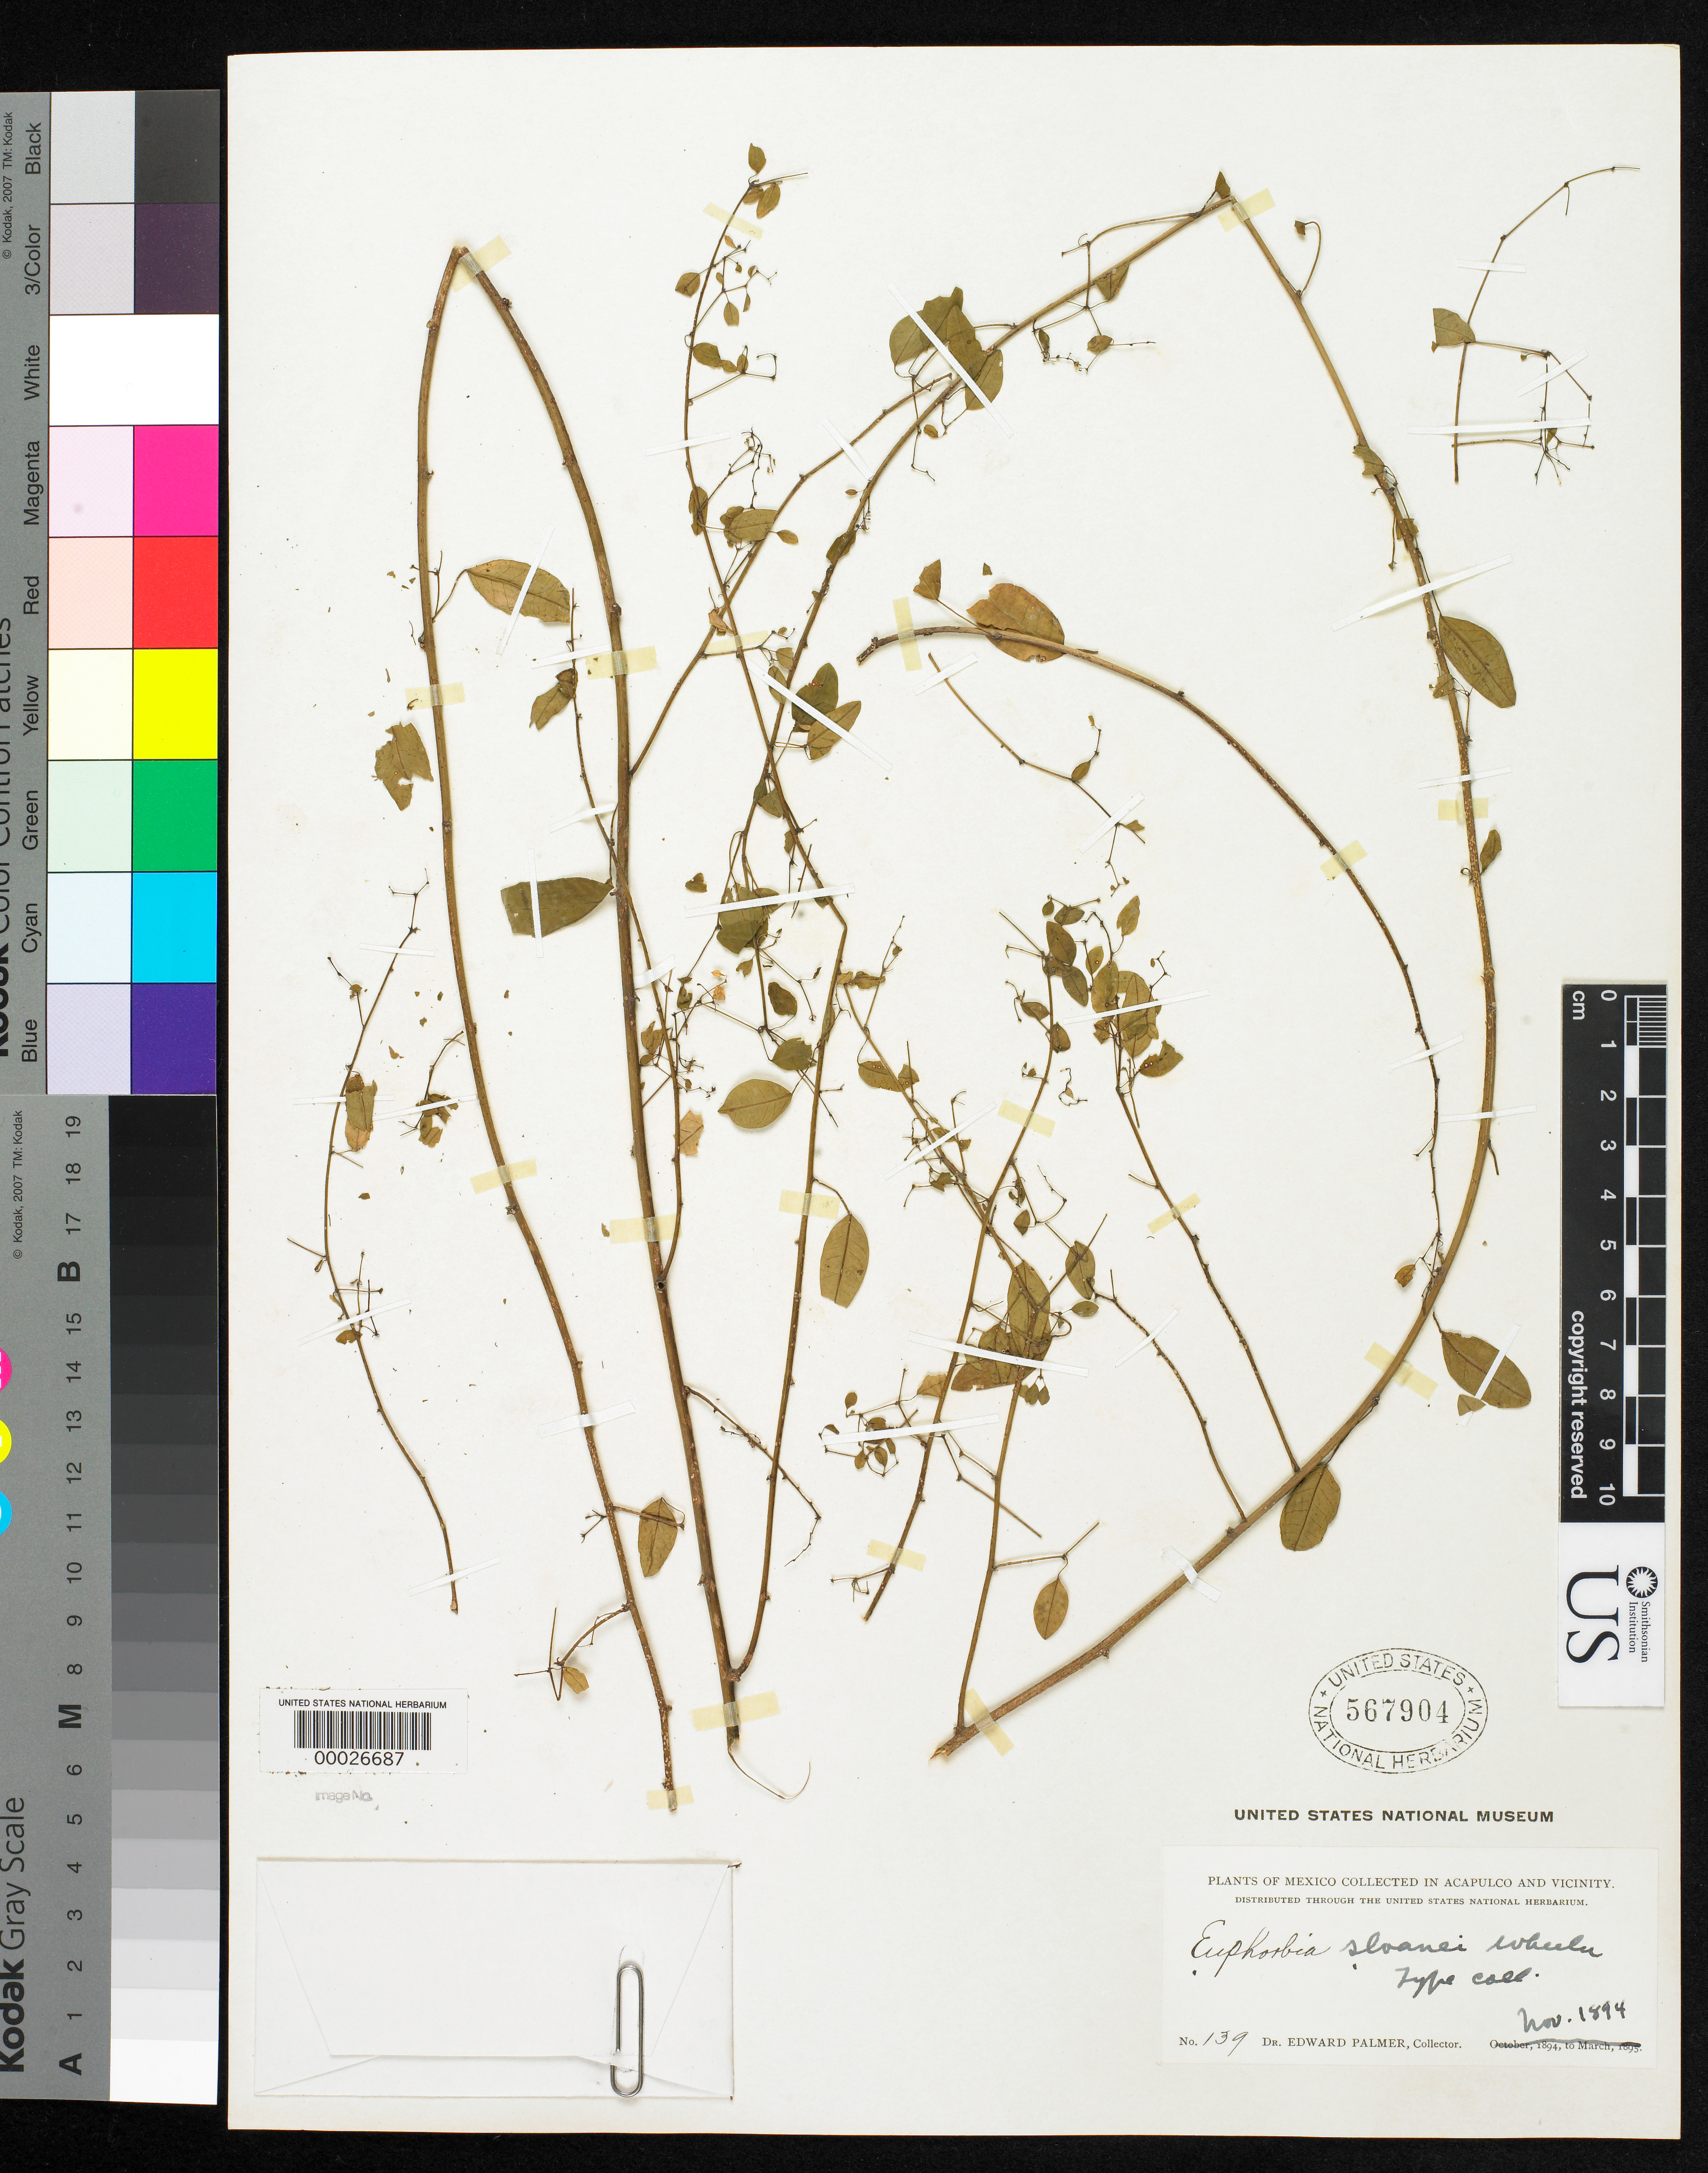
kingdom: Plantae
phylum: Tracheophyta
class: Magnoliopsida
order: Malpighiales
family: Euphorbiaceae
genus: Euphorbia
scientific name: Euphorbia sloanei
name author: L.C. Wheeler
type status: Isotype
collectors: E. Palmer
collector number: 139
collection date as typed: Nov 1894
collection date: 1894-11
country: Mexico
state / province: Guerrero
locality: Acapulco and vicinity.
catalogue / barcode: US 567904